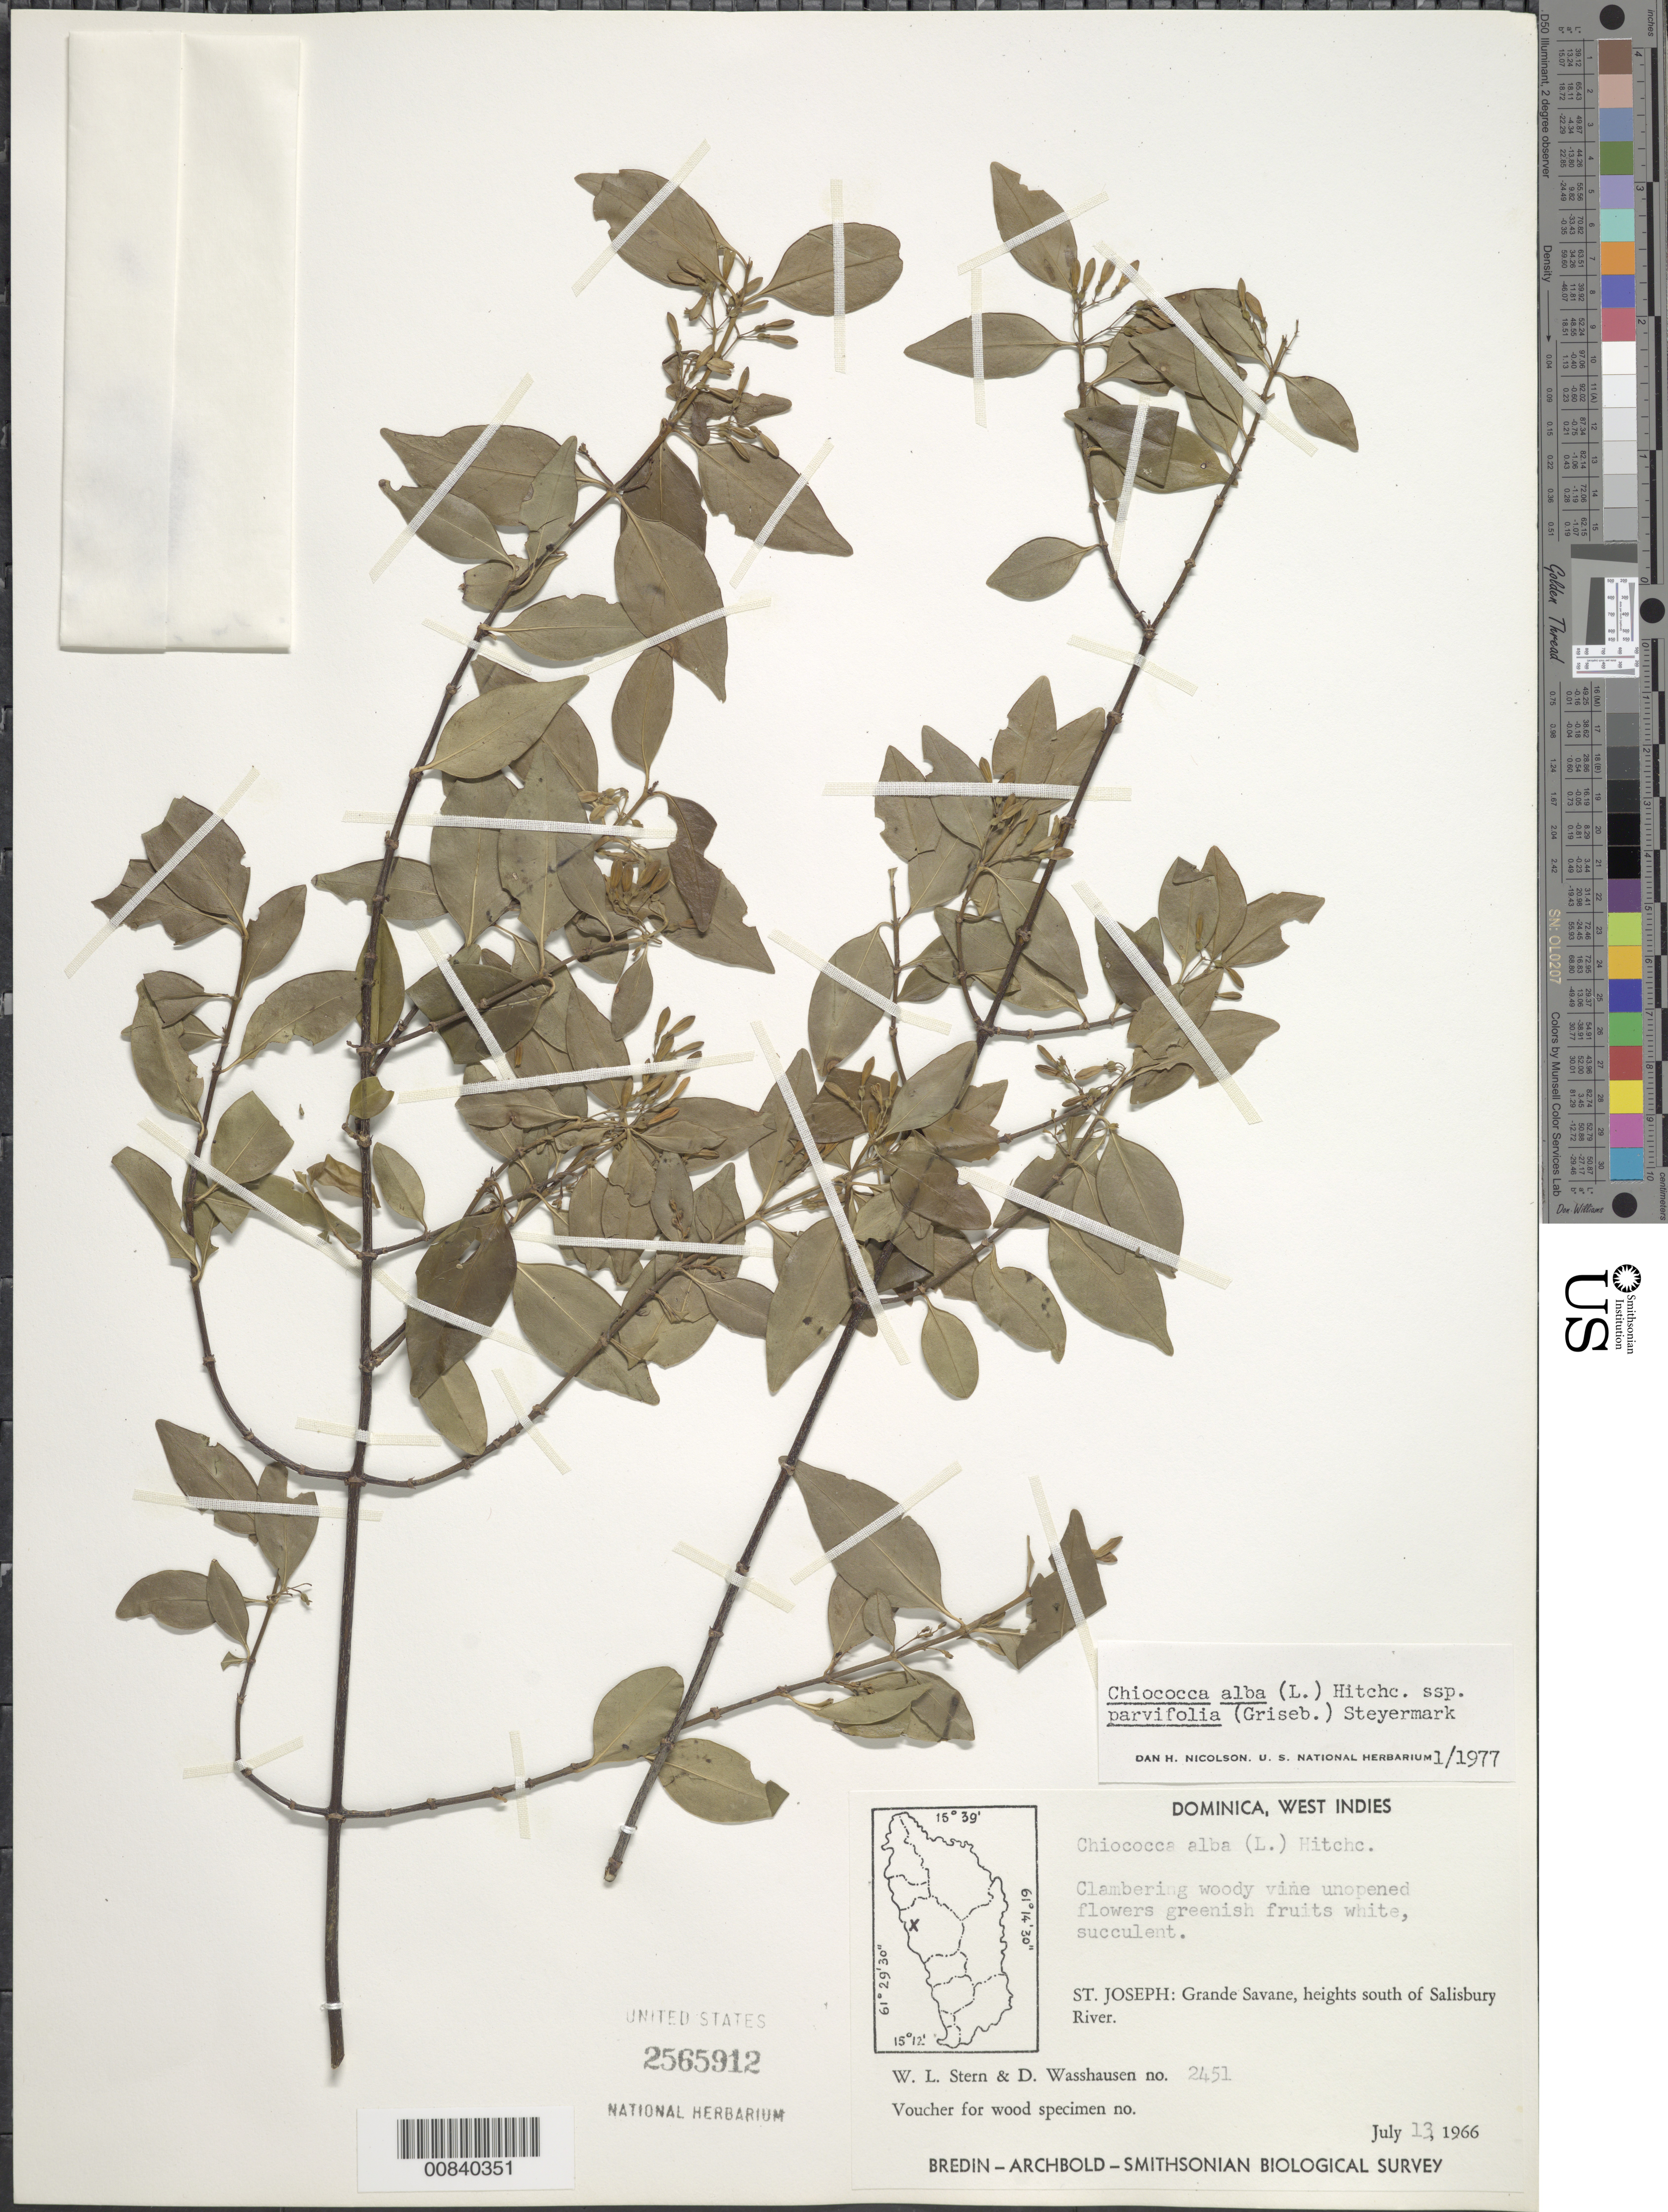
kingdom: Plantae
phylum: Tracheophyta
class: Magnoliopsida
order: Gentianales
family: Rubiaceae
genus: Chiococca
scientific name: Chiococca alba subsp. alba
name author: (L.) Hitchc.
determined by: Nicolson, Dan H.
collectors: W. L. Stern & D. C. Wasshausen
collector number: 2451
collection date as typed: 13 Jul 1966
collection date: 1966-07-13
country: Dominica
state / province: St. Joseph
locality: Grande Savane, heights south of Salisbury River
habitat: Savane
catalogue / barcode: US 2565912